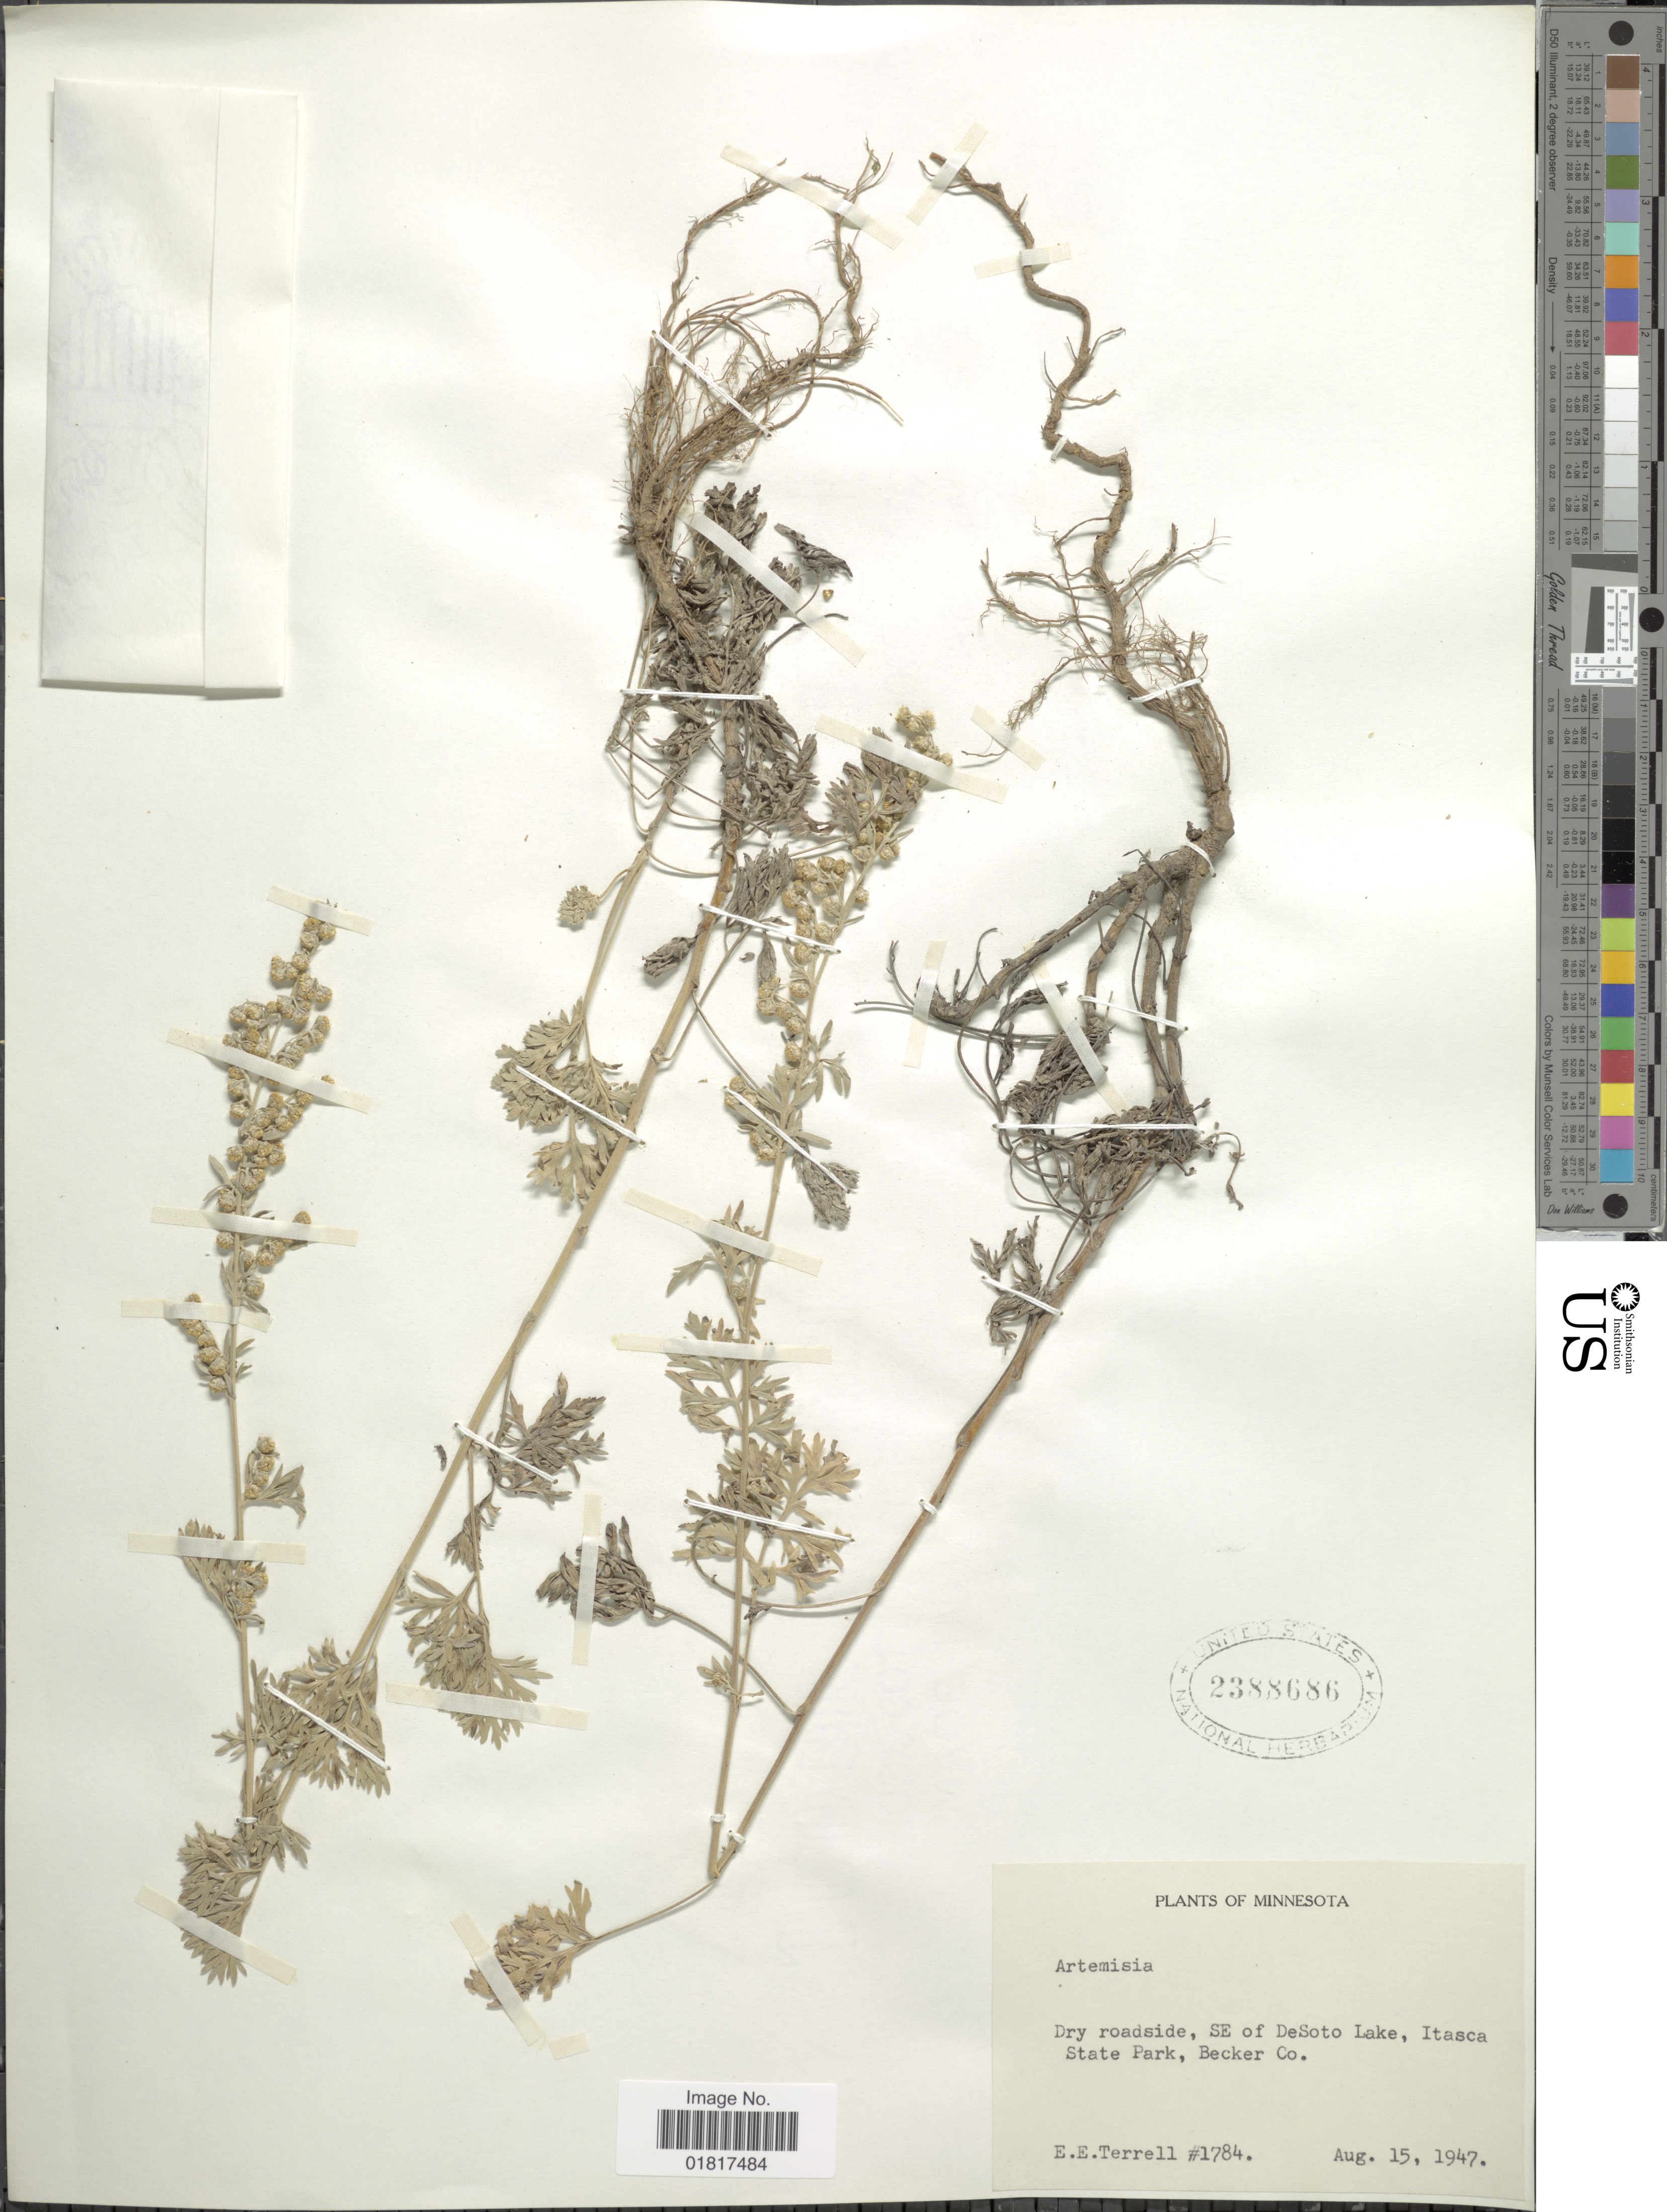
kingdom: Plantae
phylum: Tracheophyta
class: Magnoliopsida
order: Asterales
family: Asteraceae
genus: Artemisia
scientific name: Artemisia sp.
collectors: E. E. Terrell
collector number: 1784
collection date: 1947-08-15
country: United States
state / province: Minnesota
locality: Dryroadside, SE of DeSoto Lake, Itasca State Park, Becker Co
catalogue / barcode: US 2388686